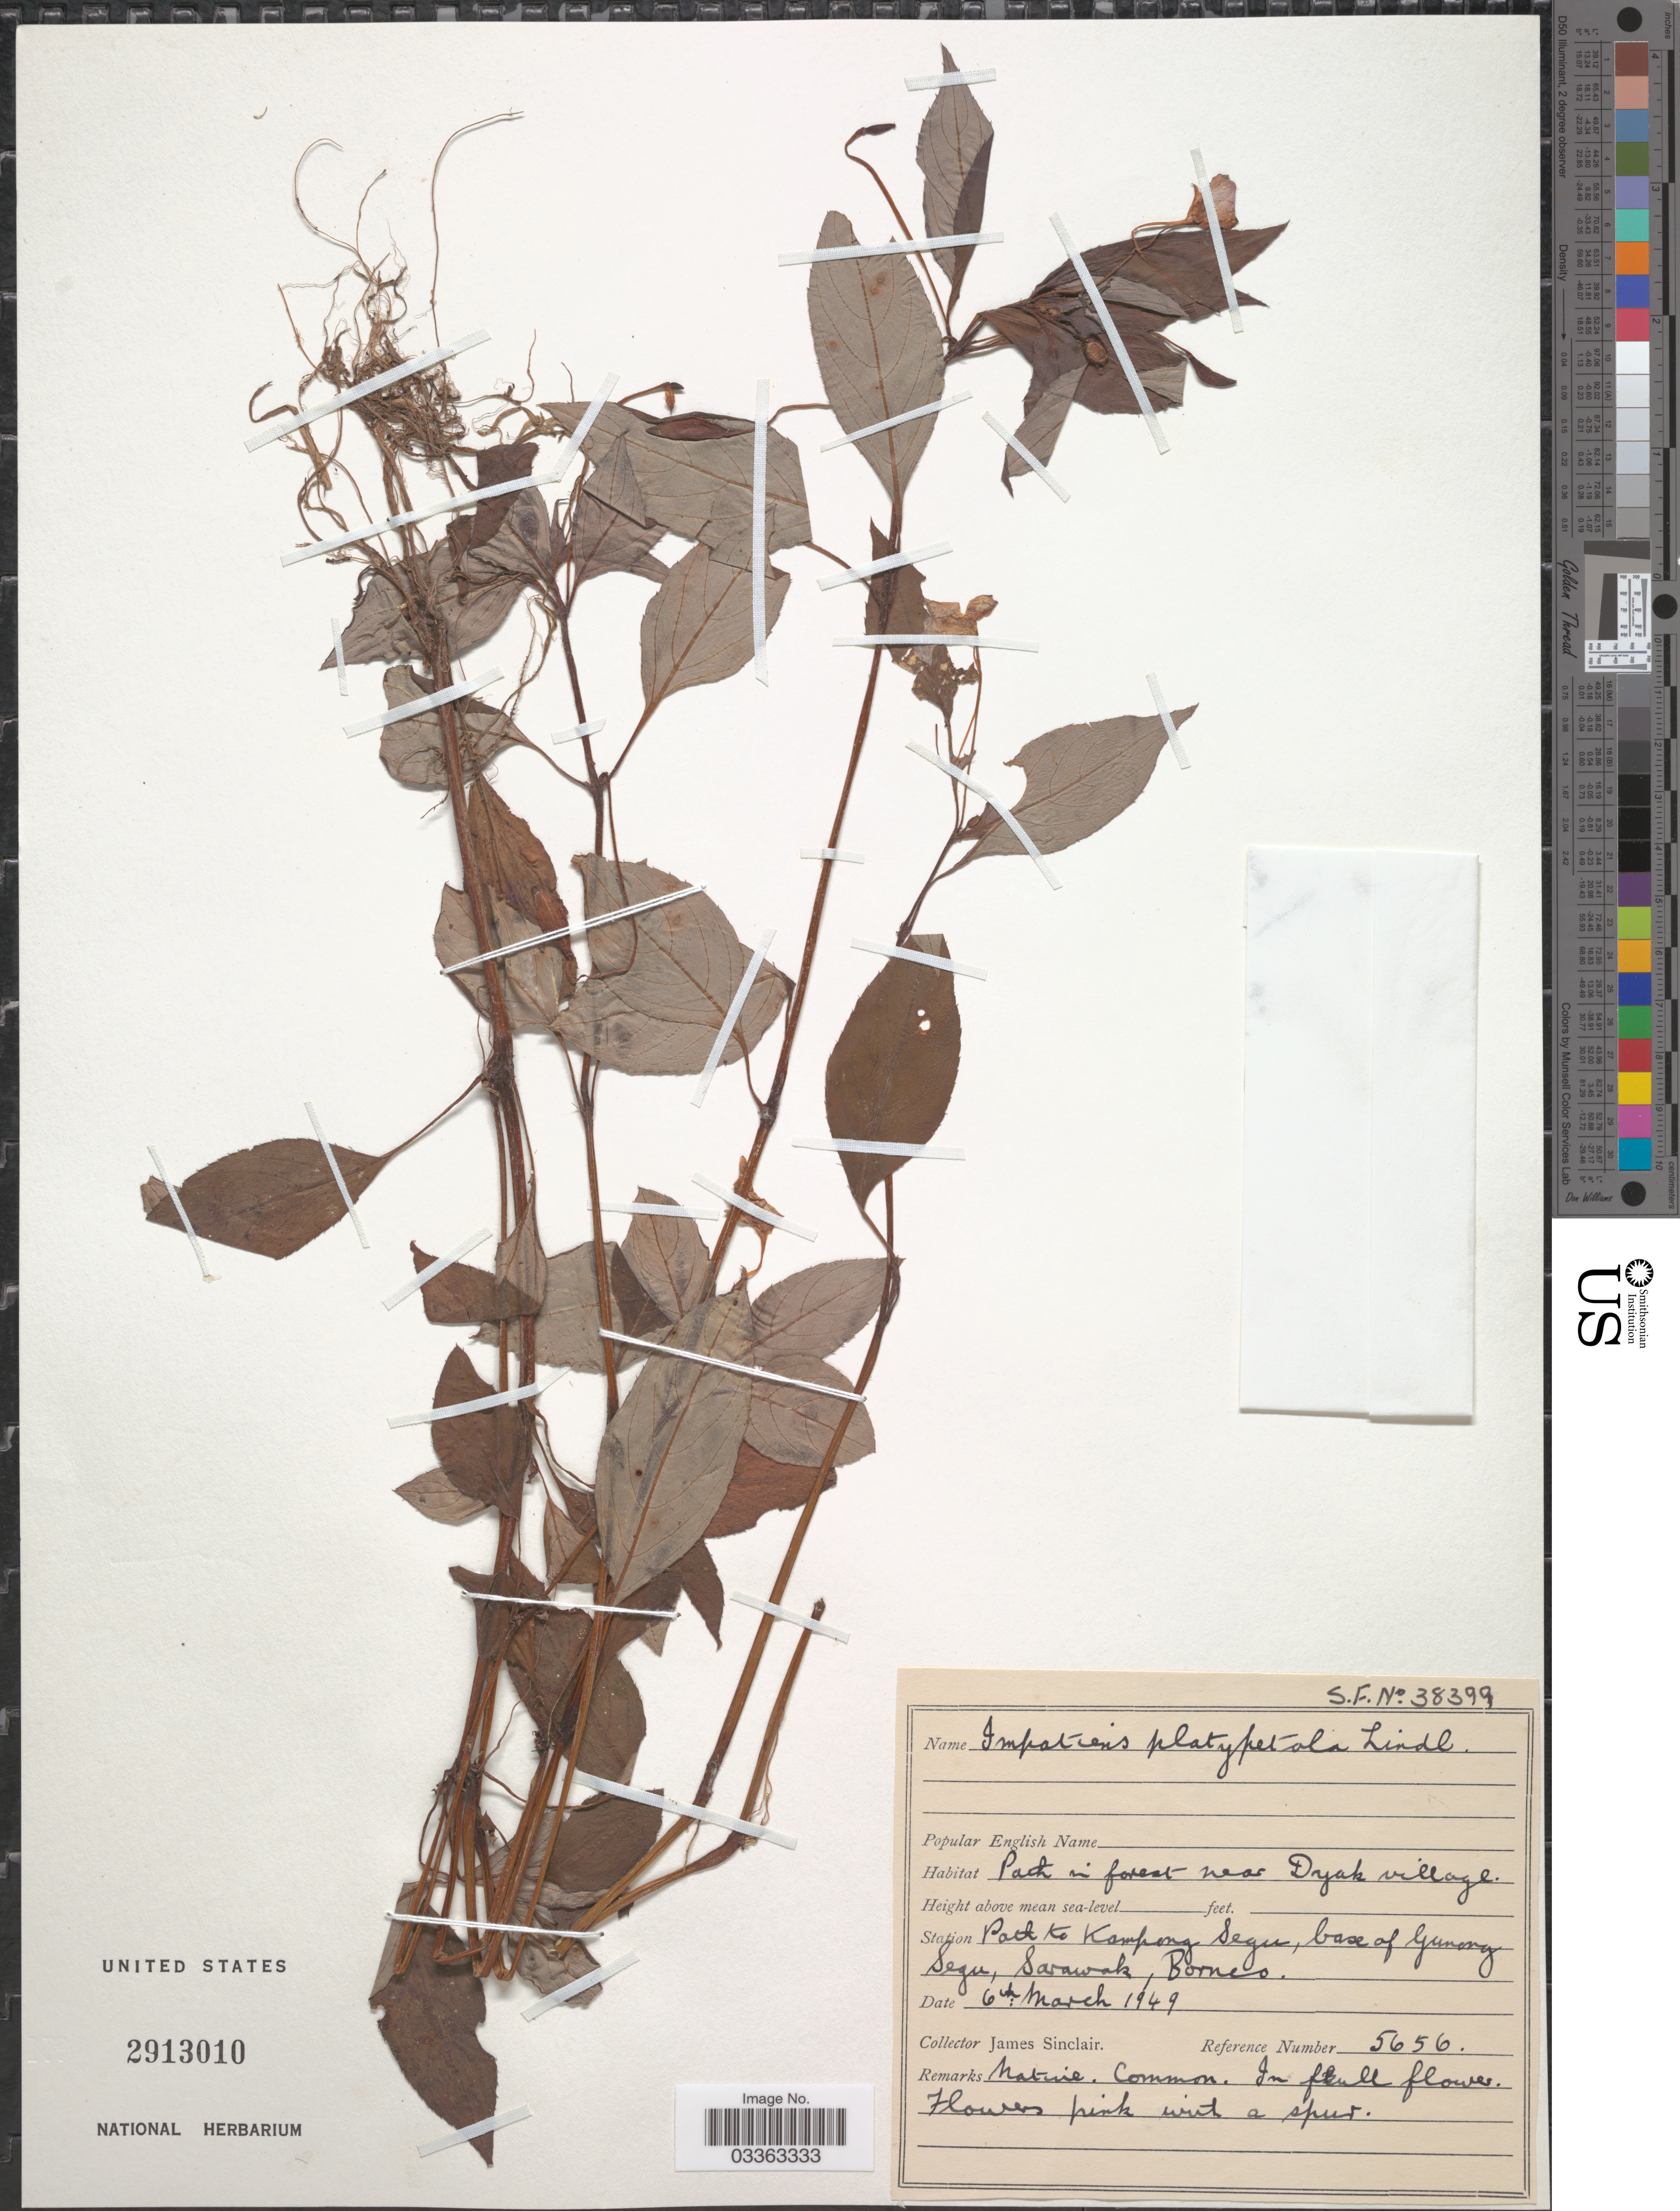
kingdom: Plantae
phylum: Tracheophyta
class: Magnoliopsida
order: Ericales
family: Balsaminaceae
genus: Impatiens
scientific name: Impatiens platypetala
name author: Lindl.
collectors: J. Sinclair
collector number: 5656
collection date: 1949-03-06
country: Malaysia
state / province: Sarawak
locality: Station Path to Kampong Segu, base of Gunong Segu, Borneo.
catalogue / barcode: US 2913010